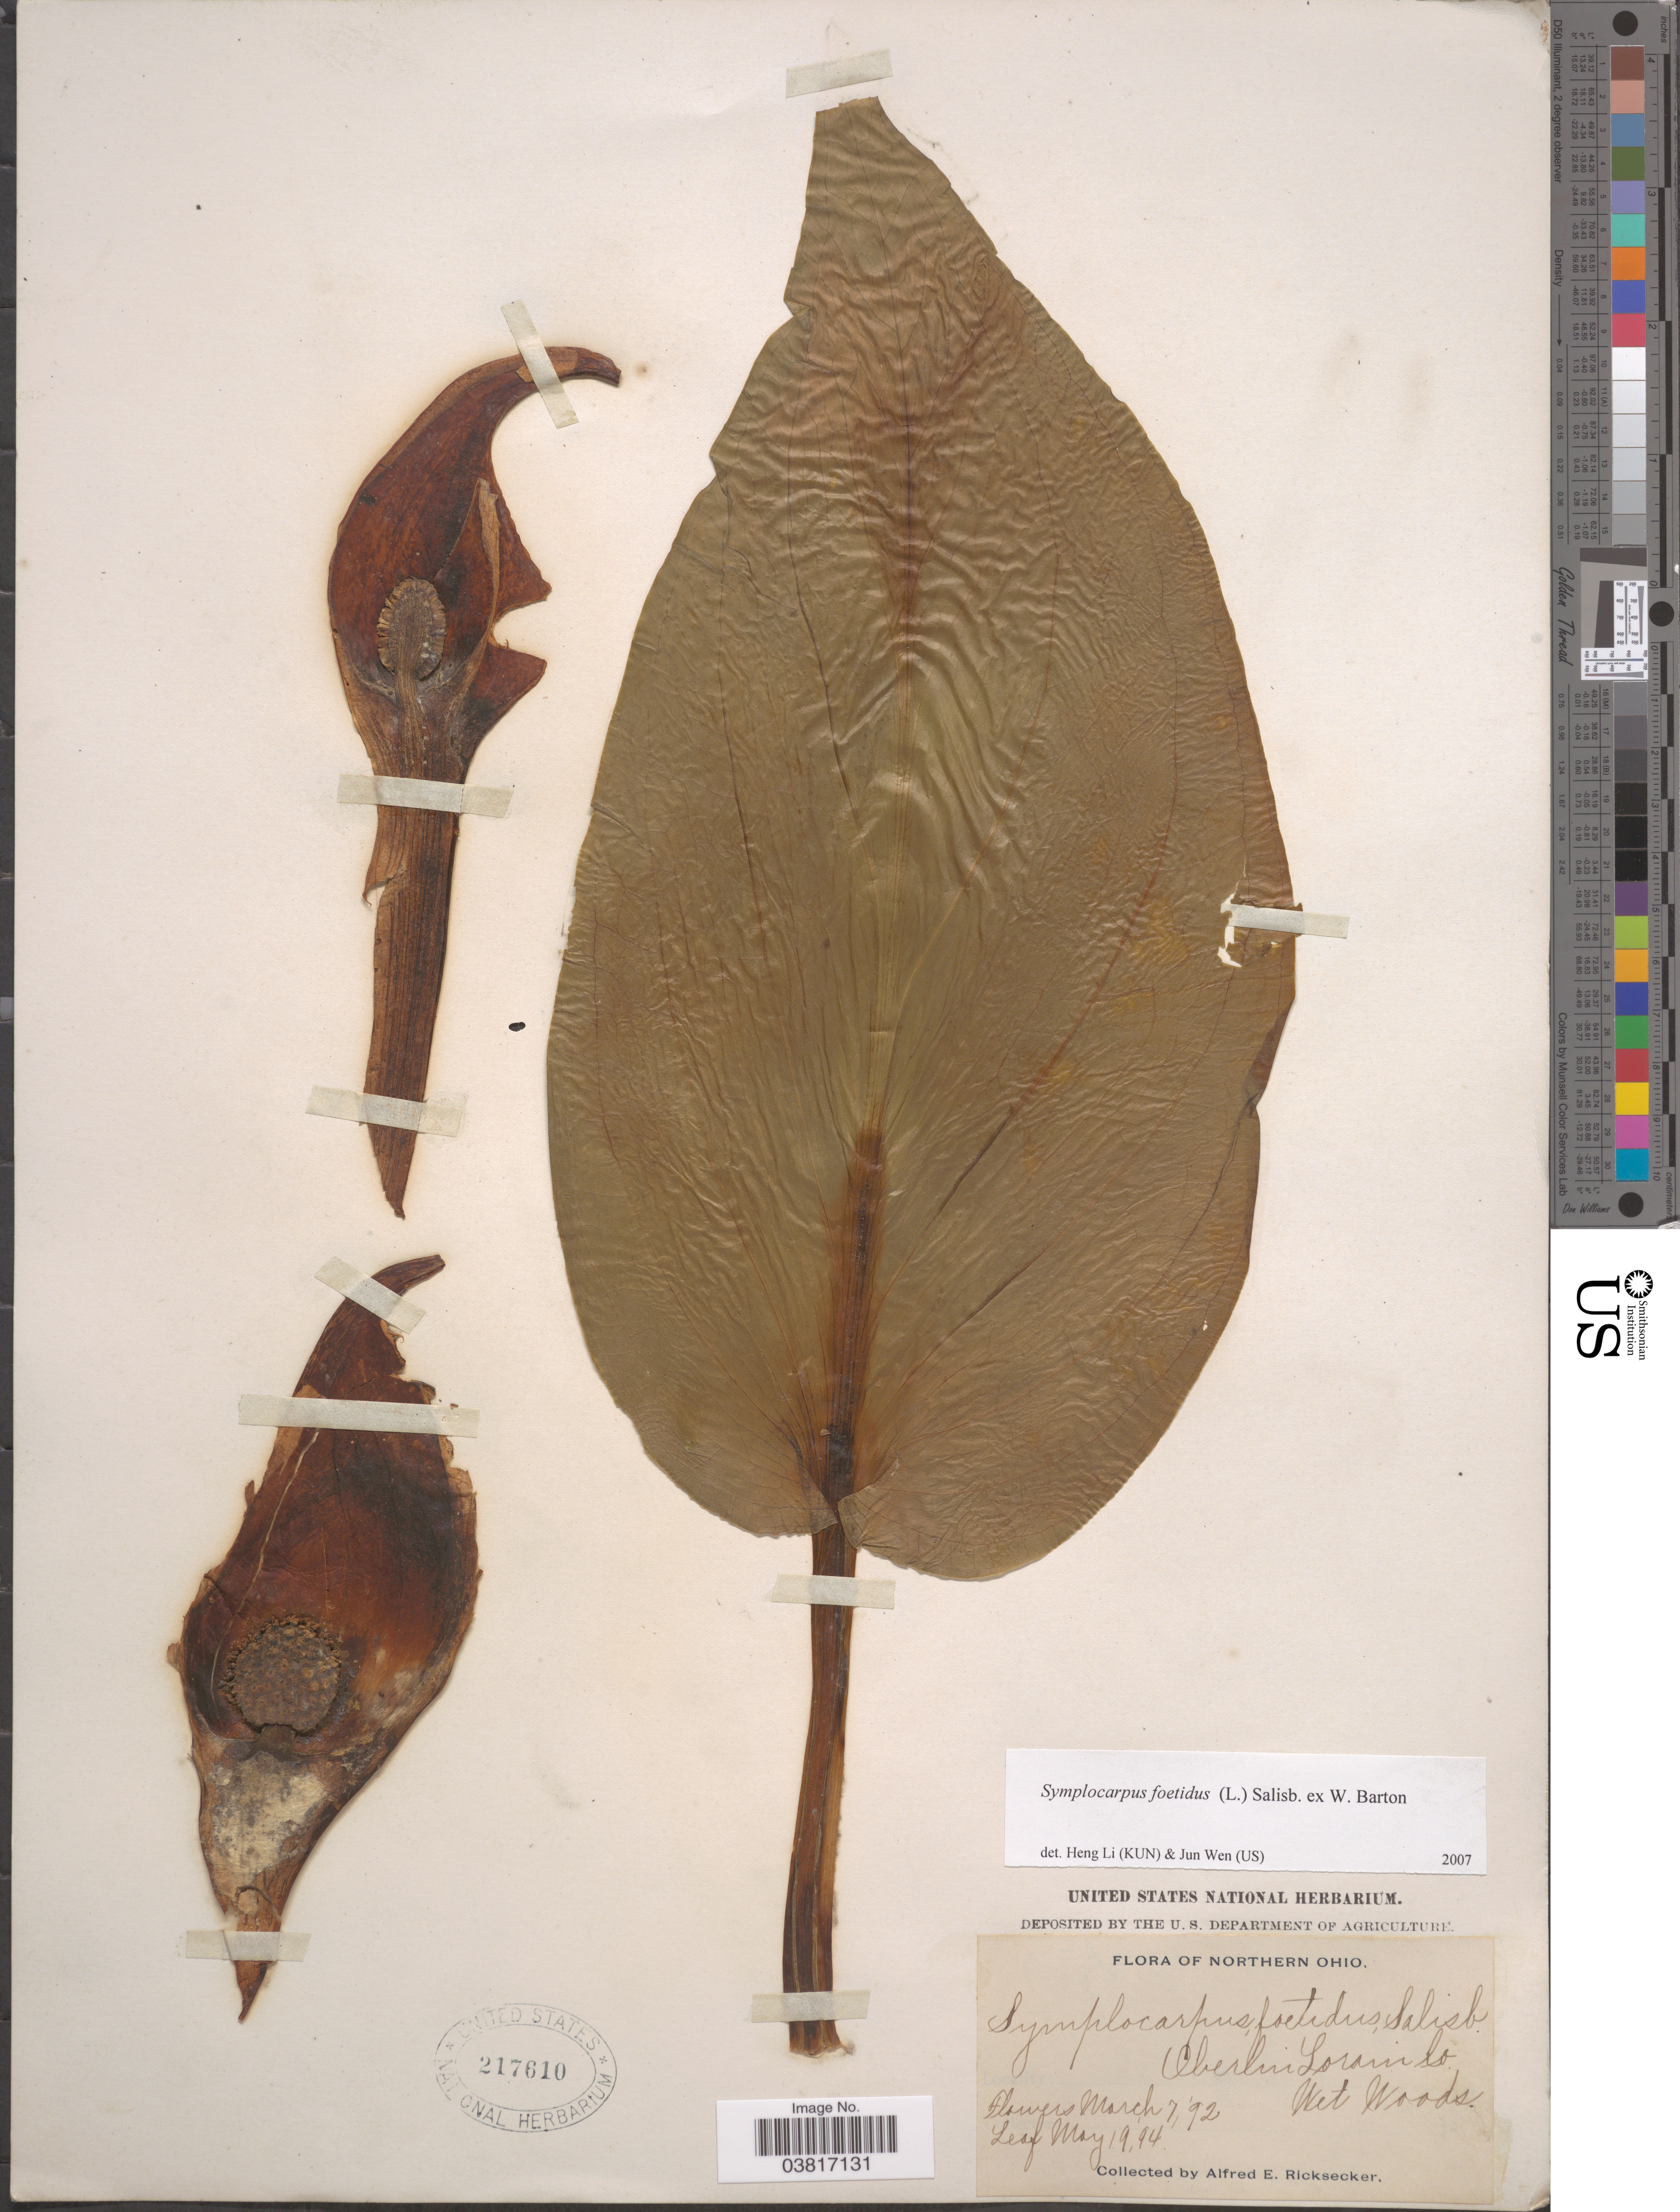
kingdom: Plantae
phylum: Tracheophyta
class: Liliopsida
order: Alismatales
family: Araceae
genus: Symplocarpus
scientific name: Symplocarpus foetidus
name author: (L.) W. Salisb. ex W.P.C. Barton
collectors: A. E. Ricksecker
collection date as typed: Transcribed d/m/y: 7/3/92 to 19/5/94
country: United States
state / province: Ohio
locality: Northern Ohio. Oberlin Lorain Co.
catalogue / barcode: US 217610